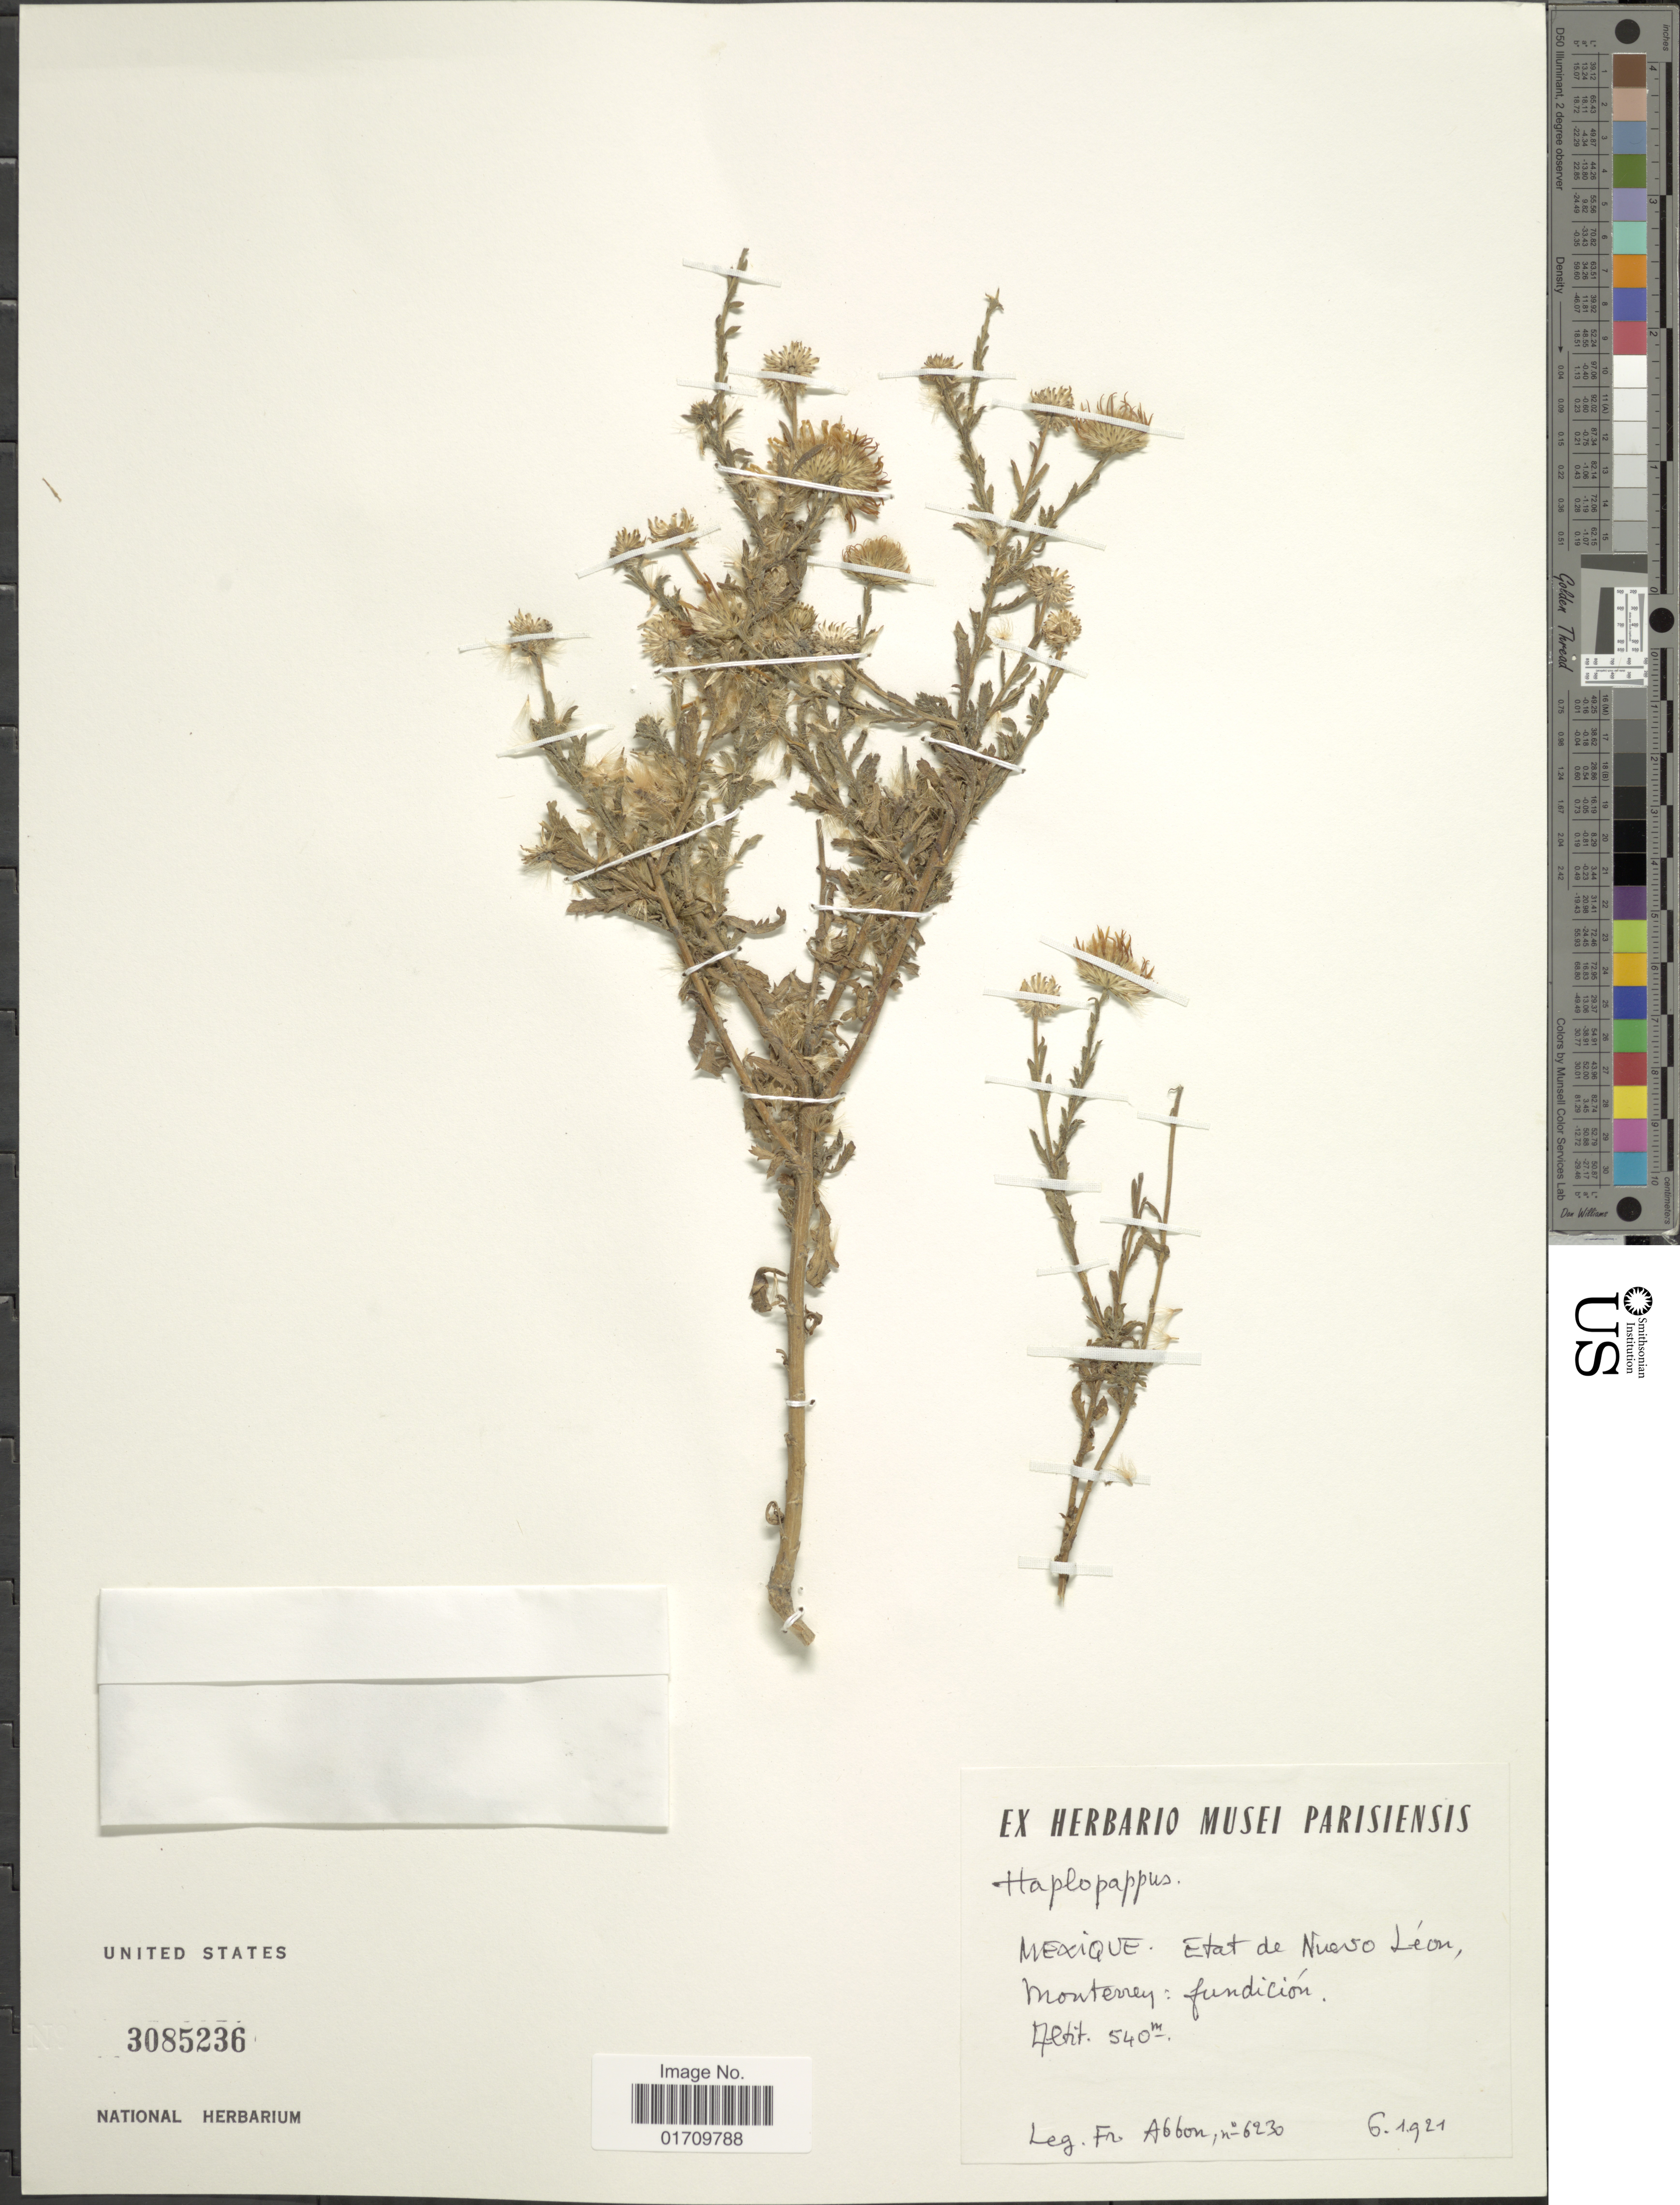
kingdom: Plantae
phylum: Tracheophyta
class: Magnoliopsida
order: Asterales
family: Asteraceae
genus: Machaeranthera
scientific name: Machaeranthera sp.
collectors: Bro. Abbon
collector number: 6230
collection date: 1921-06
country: Mexico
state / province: Nuevo León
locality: Mexique, Monterrey fundicion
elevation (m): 540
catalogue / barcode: US 3085236